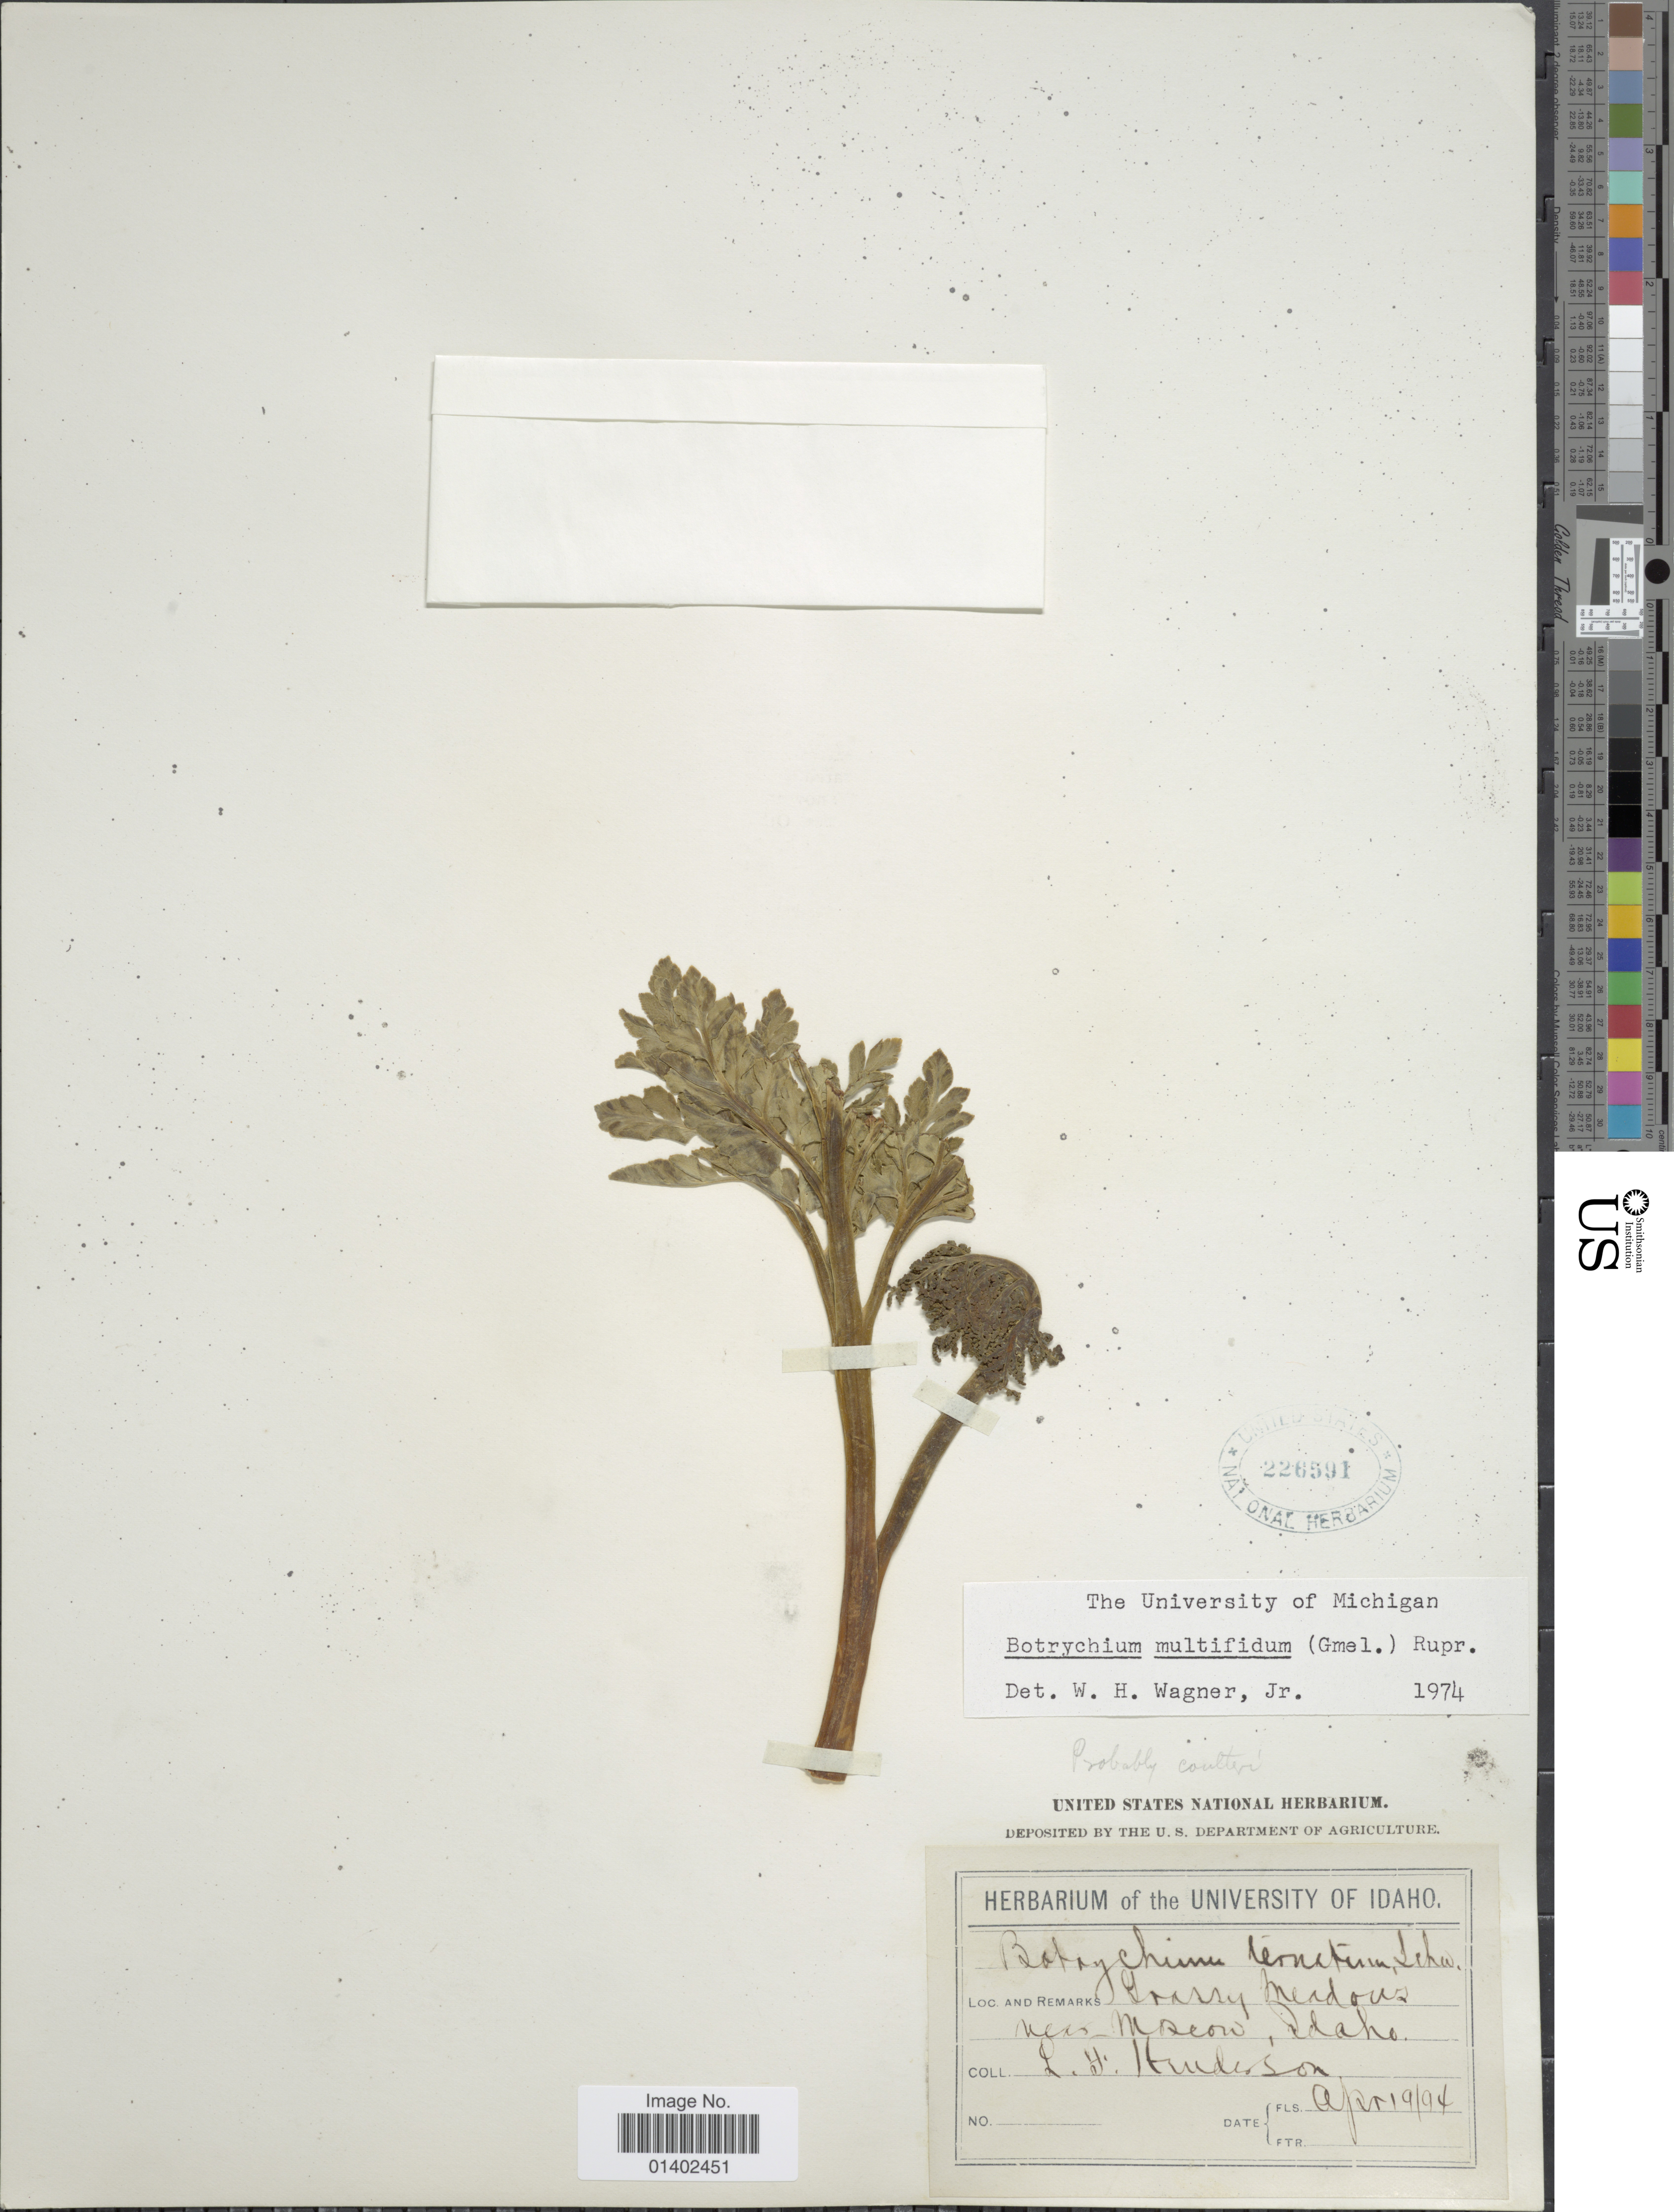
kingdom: Plantae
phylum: Tracheophyta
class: Polypodiopsida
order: Ophioglossales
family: Ophioglossaceae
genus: Botrychium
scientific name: Botrychium multifidum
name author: (J.F. Gmel.) Rupr.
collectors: L. Huderson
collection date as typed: Transcribed d/m/y: 19/4/94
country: United States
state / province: Idaho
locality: Grassy meadows near Moscow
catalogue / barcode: US 226591